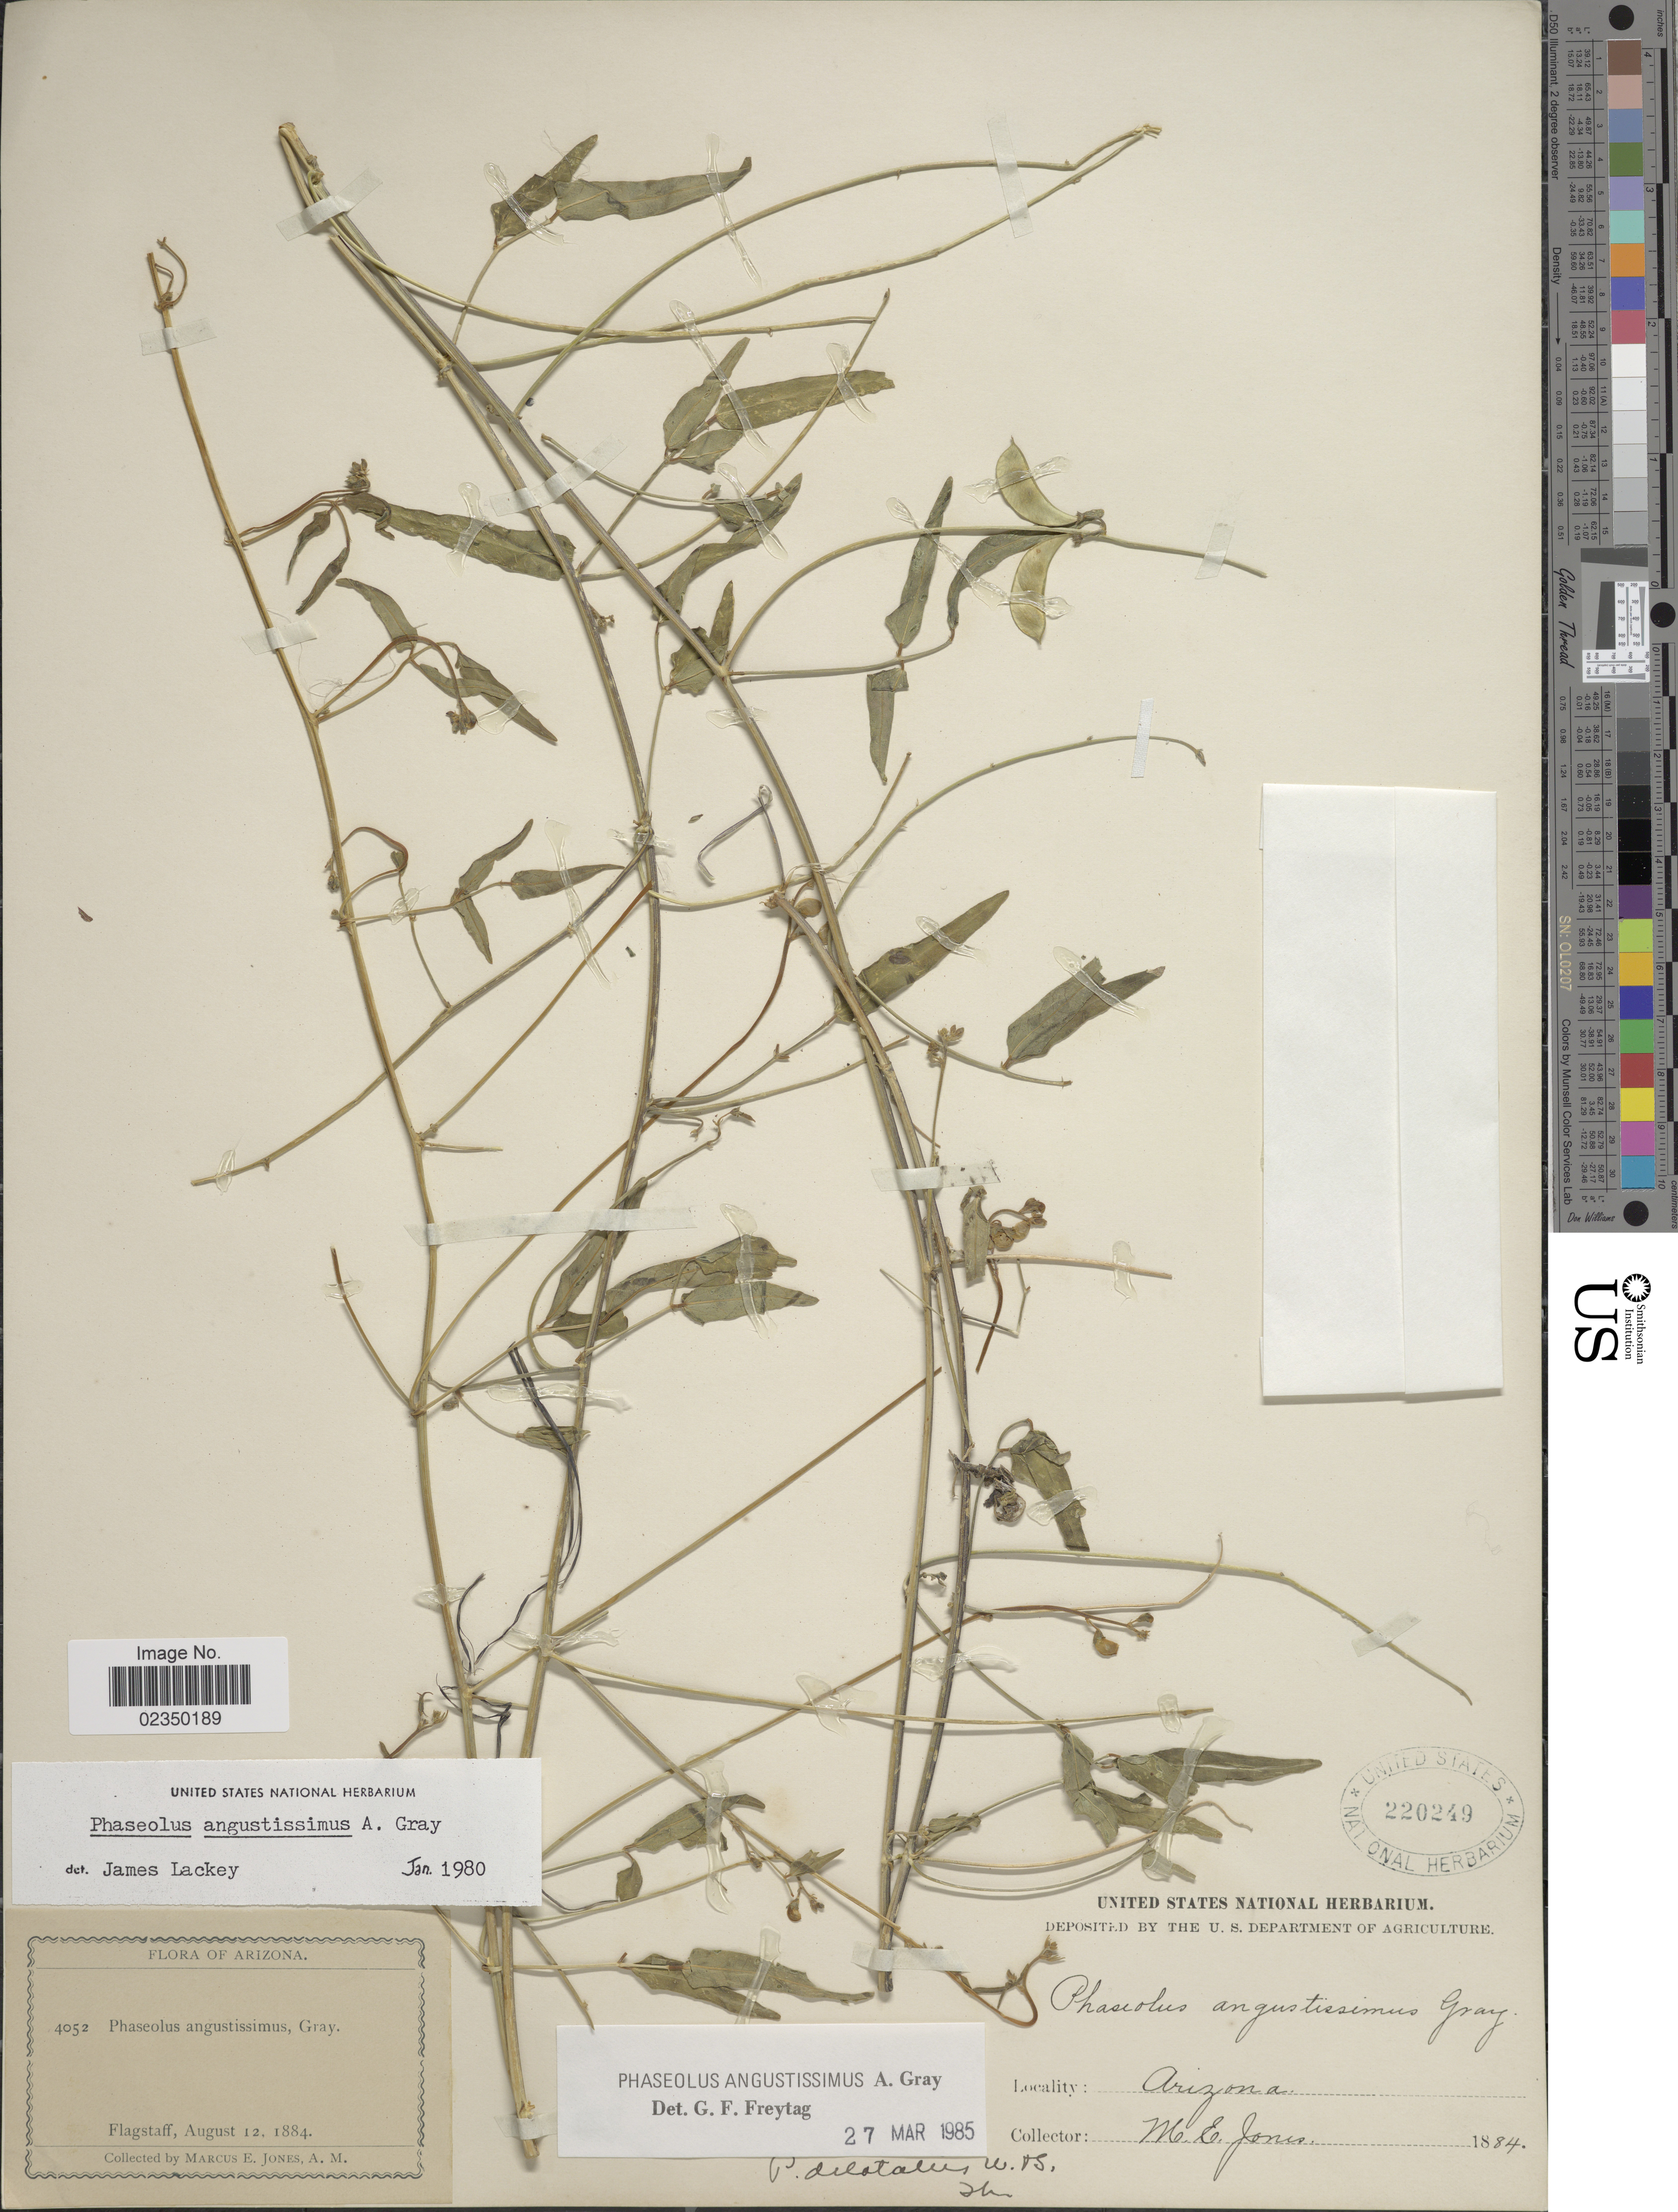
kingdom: Plantae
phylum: Tracheophyta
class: Magnoliopsida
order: Fabales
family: Fabaceae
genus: Phaseolus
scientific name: Phaseolus angustissimus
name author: A. Gray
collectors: M. E. Jones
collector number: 4052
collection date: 1884-08-12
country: United States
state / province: Arizona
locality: Flagstaff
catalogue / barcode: US 220249